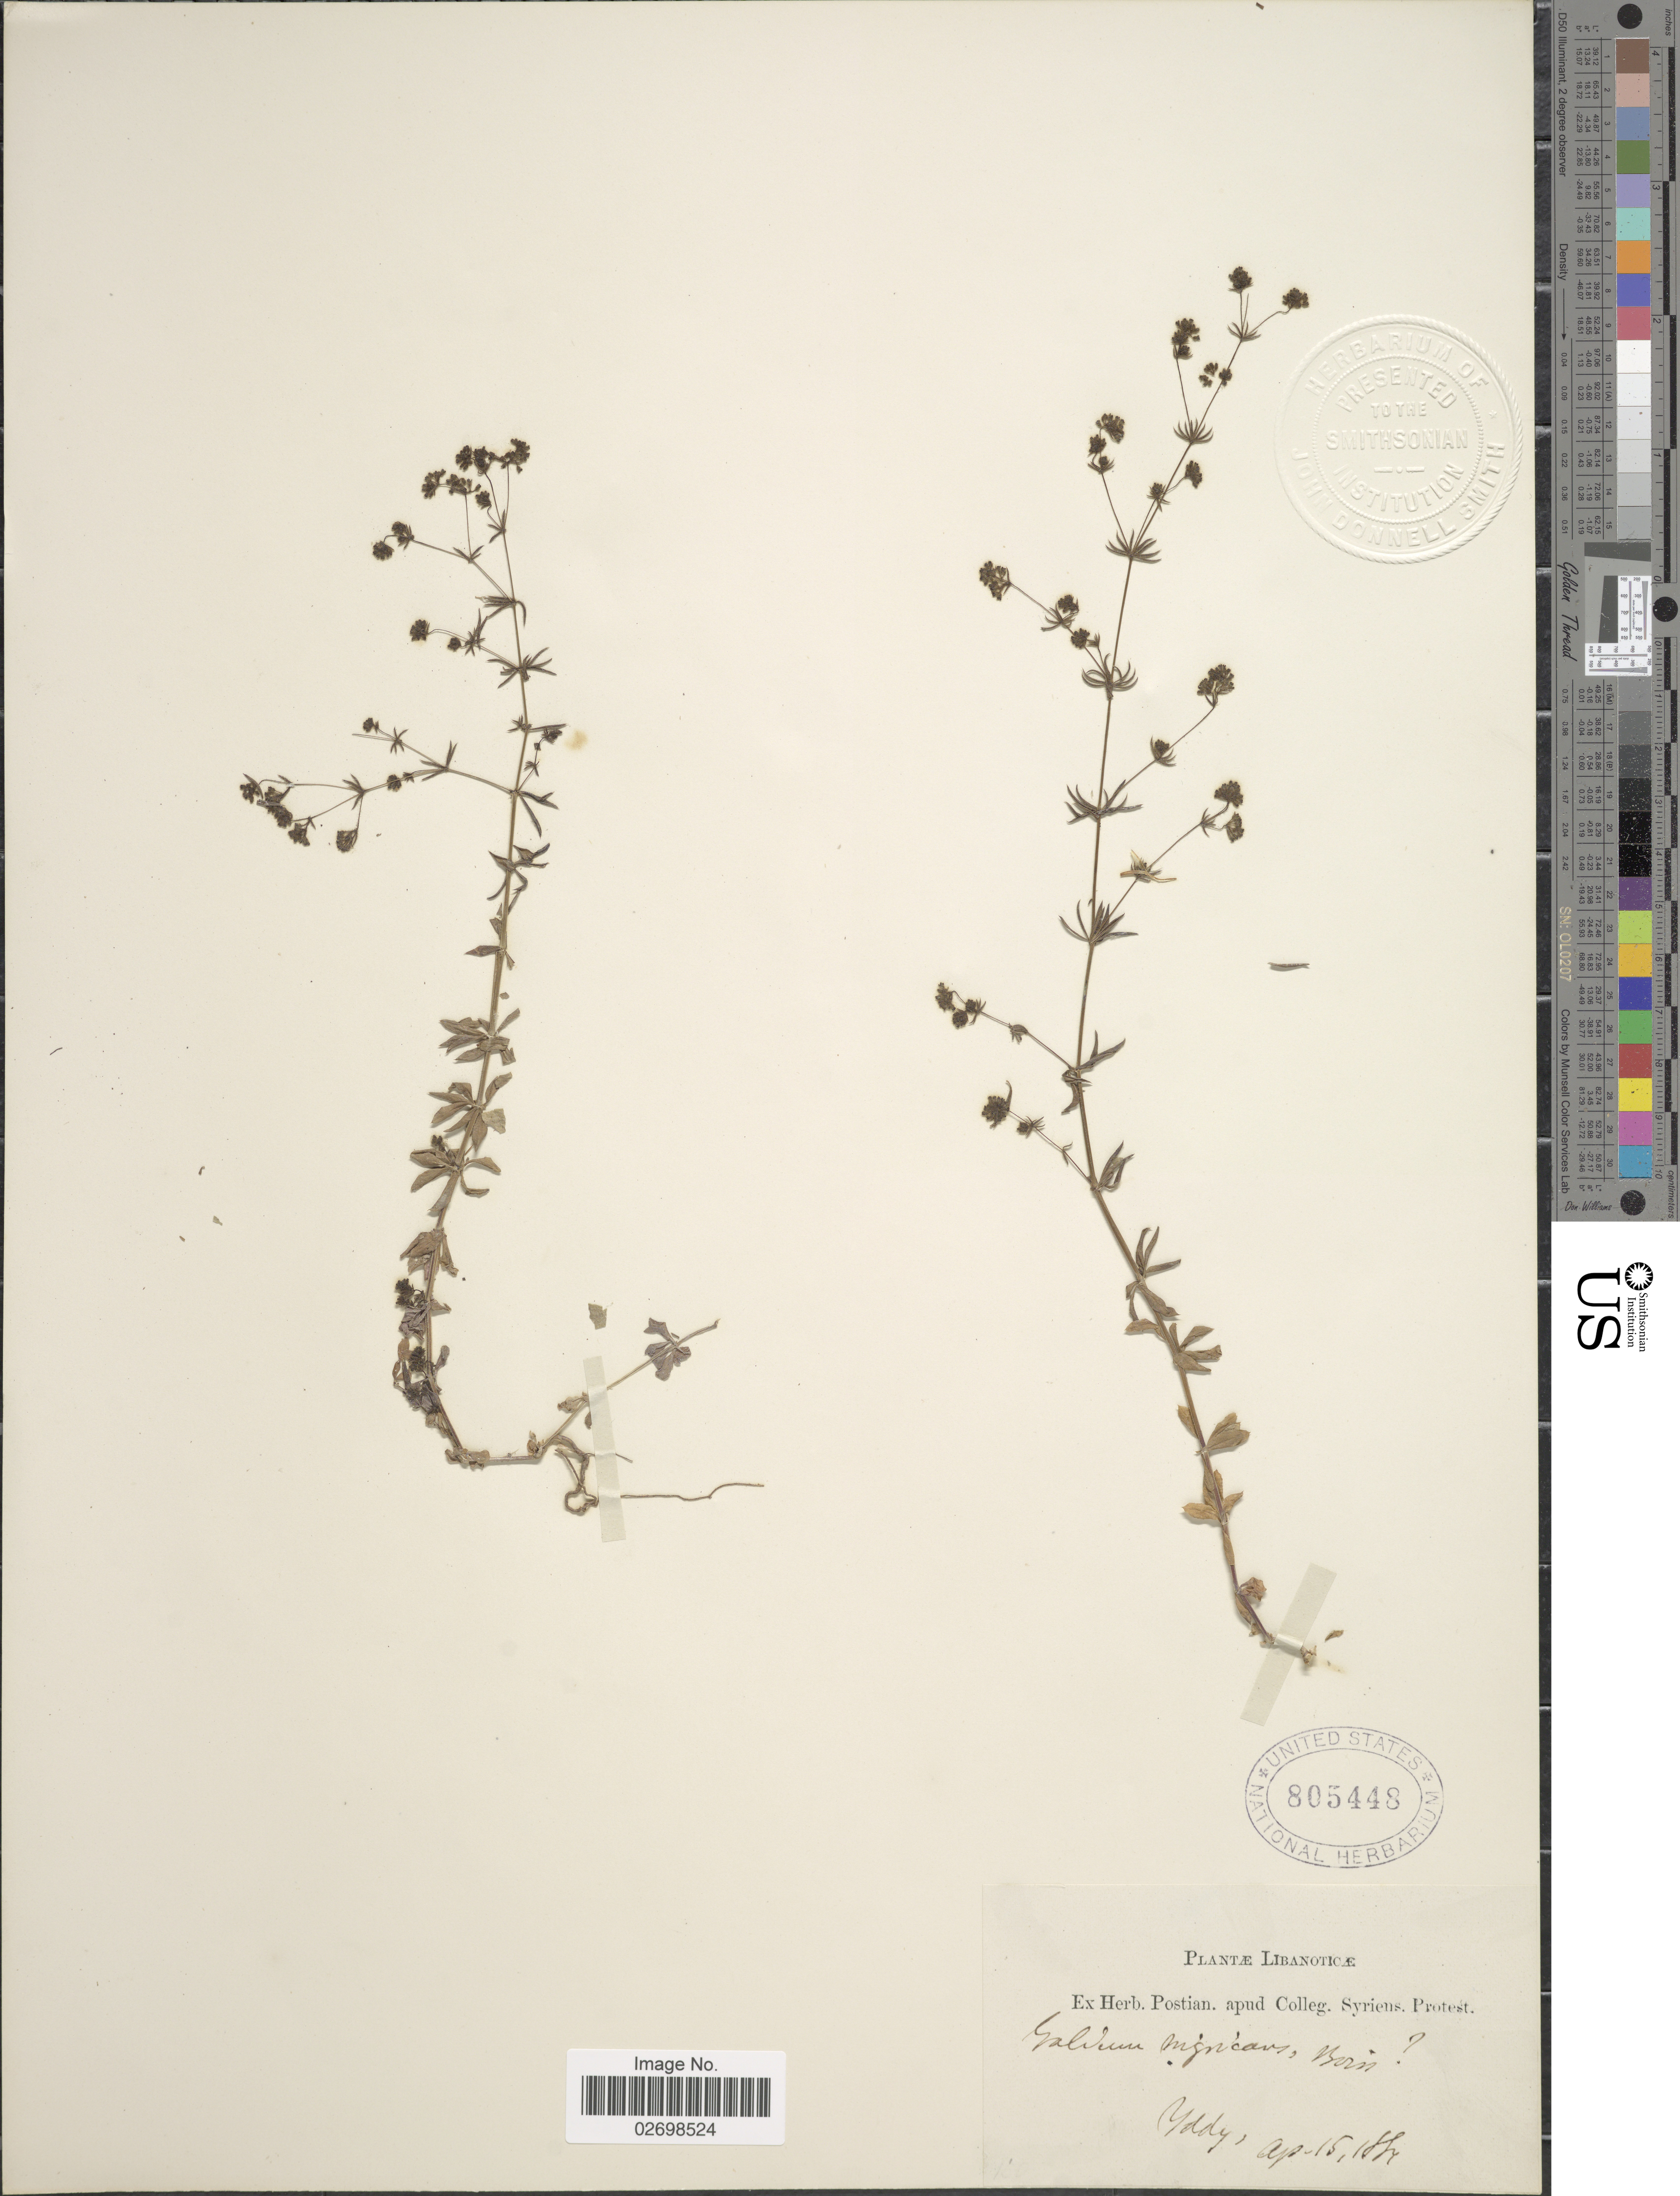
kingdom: Plantae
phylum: Tracheophyta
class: Magnoliopsida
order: Gentianales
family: Rubiaceae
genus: Galium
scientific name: Galium nigricans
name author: Boiss.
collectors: ex herb. Postian. apud Colleg. Syriens. Protest. USE "Fannie P. A. Shepard" (10308853) AS PRIMARY COLLECTOR INSTEAD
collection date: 1884-04-15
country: Lebanon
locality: Libanoticae, Yddy [interpreted]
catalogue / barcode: US 805448